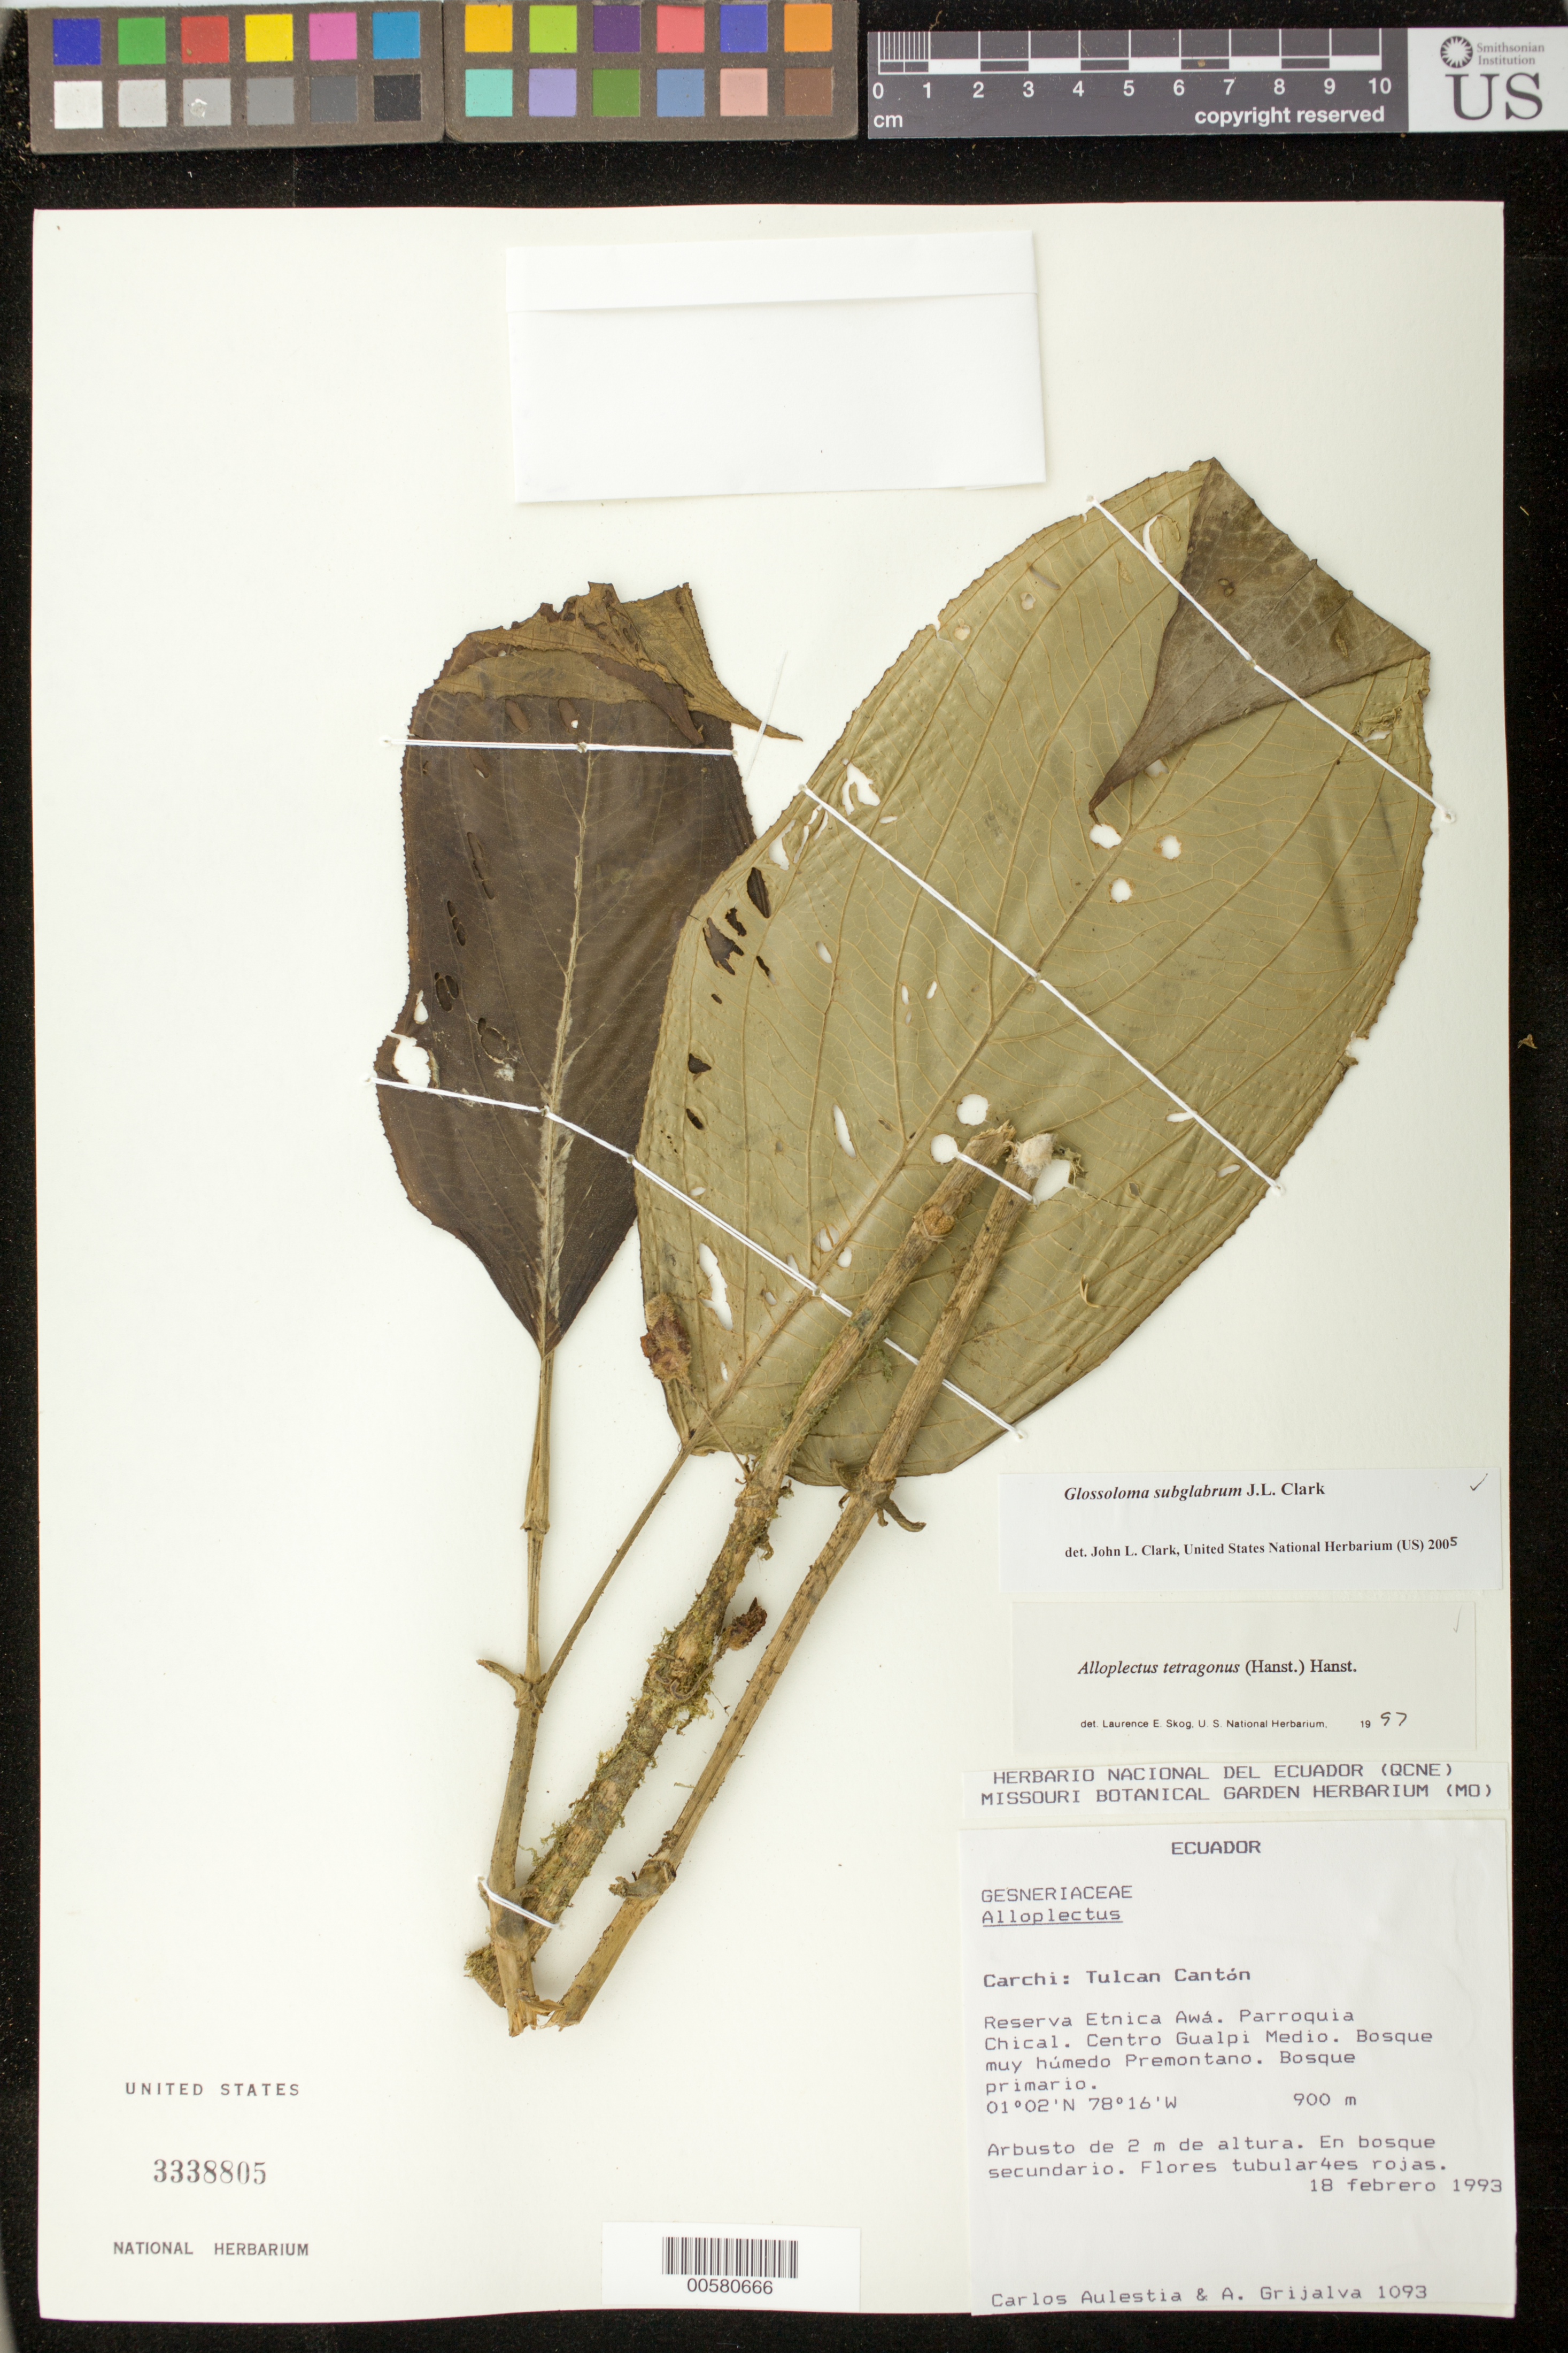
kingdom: Plantae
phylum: Tracheophyta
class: Magnoliopsida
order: Lamiales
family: Gesneriaceae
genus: Glossoloma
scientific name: Glossoloma subglabrum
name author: J.L. Clark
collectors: C. Aulestia & A. Grijalva P.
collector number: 1093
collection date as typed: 18 Feb 1993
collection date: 1993-02-18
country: Ecuador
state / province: Carchi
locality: Tulcan Cantón, Reserva Etnica Awá, Parroquia Chical, Centro Gualpi Medio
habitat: Bosque muy húmedo premontano; bosque primario; en bosque secundario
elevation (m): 900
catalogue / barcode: US 3338805